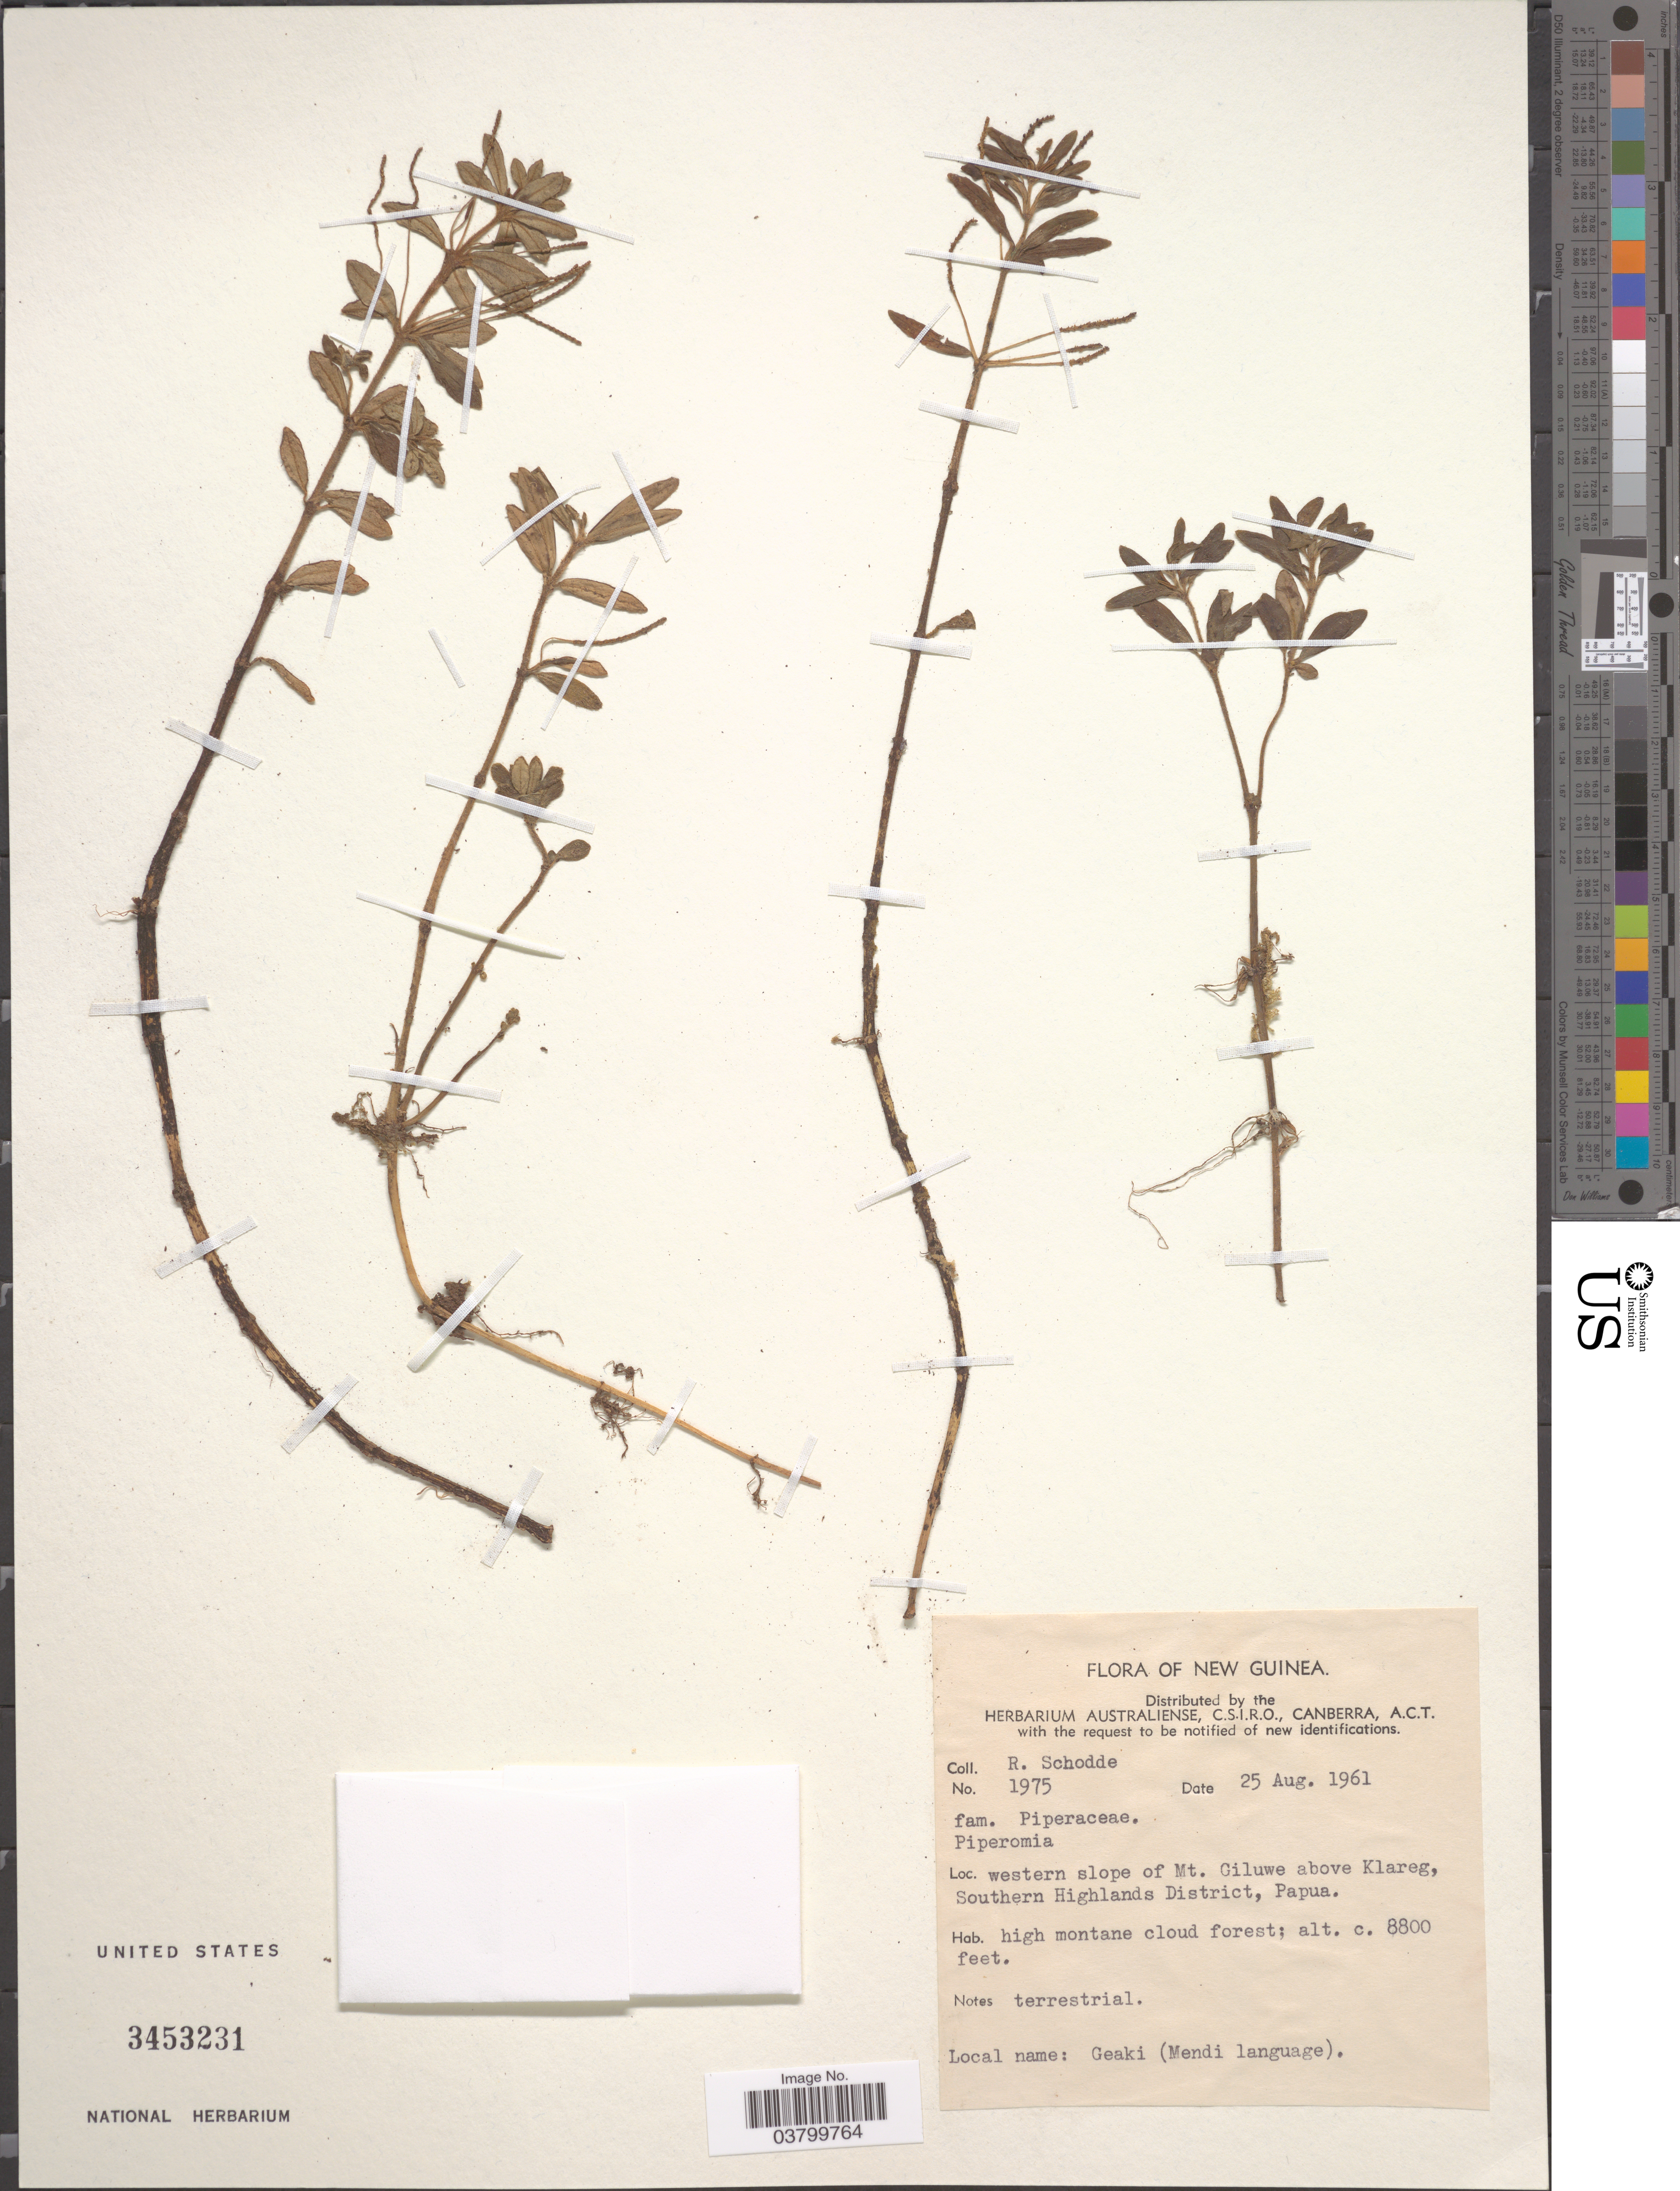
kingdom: Plantae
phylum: Tracheophyta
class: Magnoliopsida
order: Piperales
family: Piperaceae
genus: Peperomia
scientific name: Peperomia sp.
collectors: R. Schodde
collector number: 1975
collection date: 1961-08-25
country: Papua New Guinea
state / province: Southern Highlands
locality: New Guinea. Western slope of Mt. Giluwe above Klareg, Southern Highlands District, Papua.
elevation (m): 2682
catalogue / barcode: US 3453231